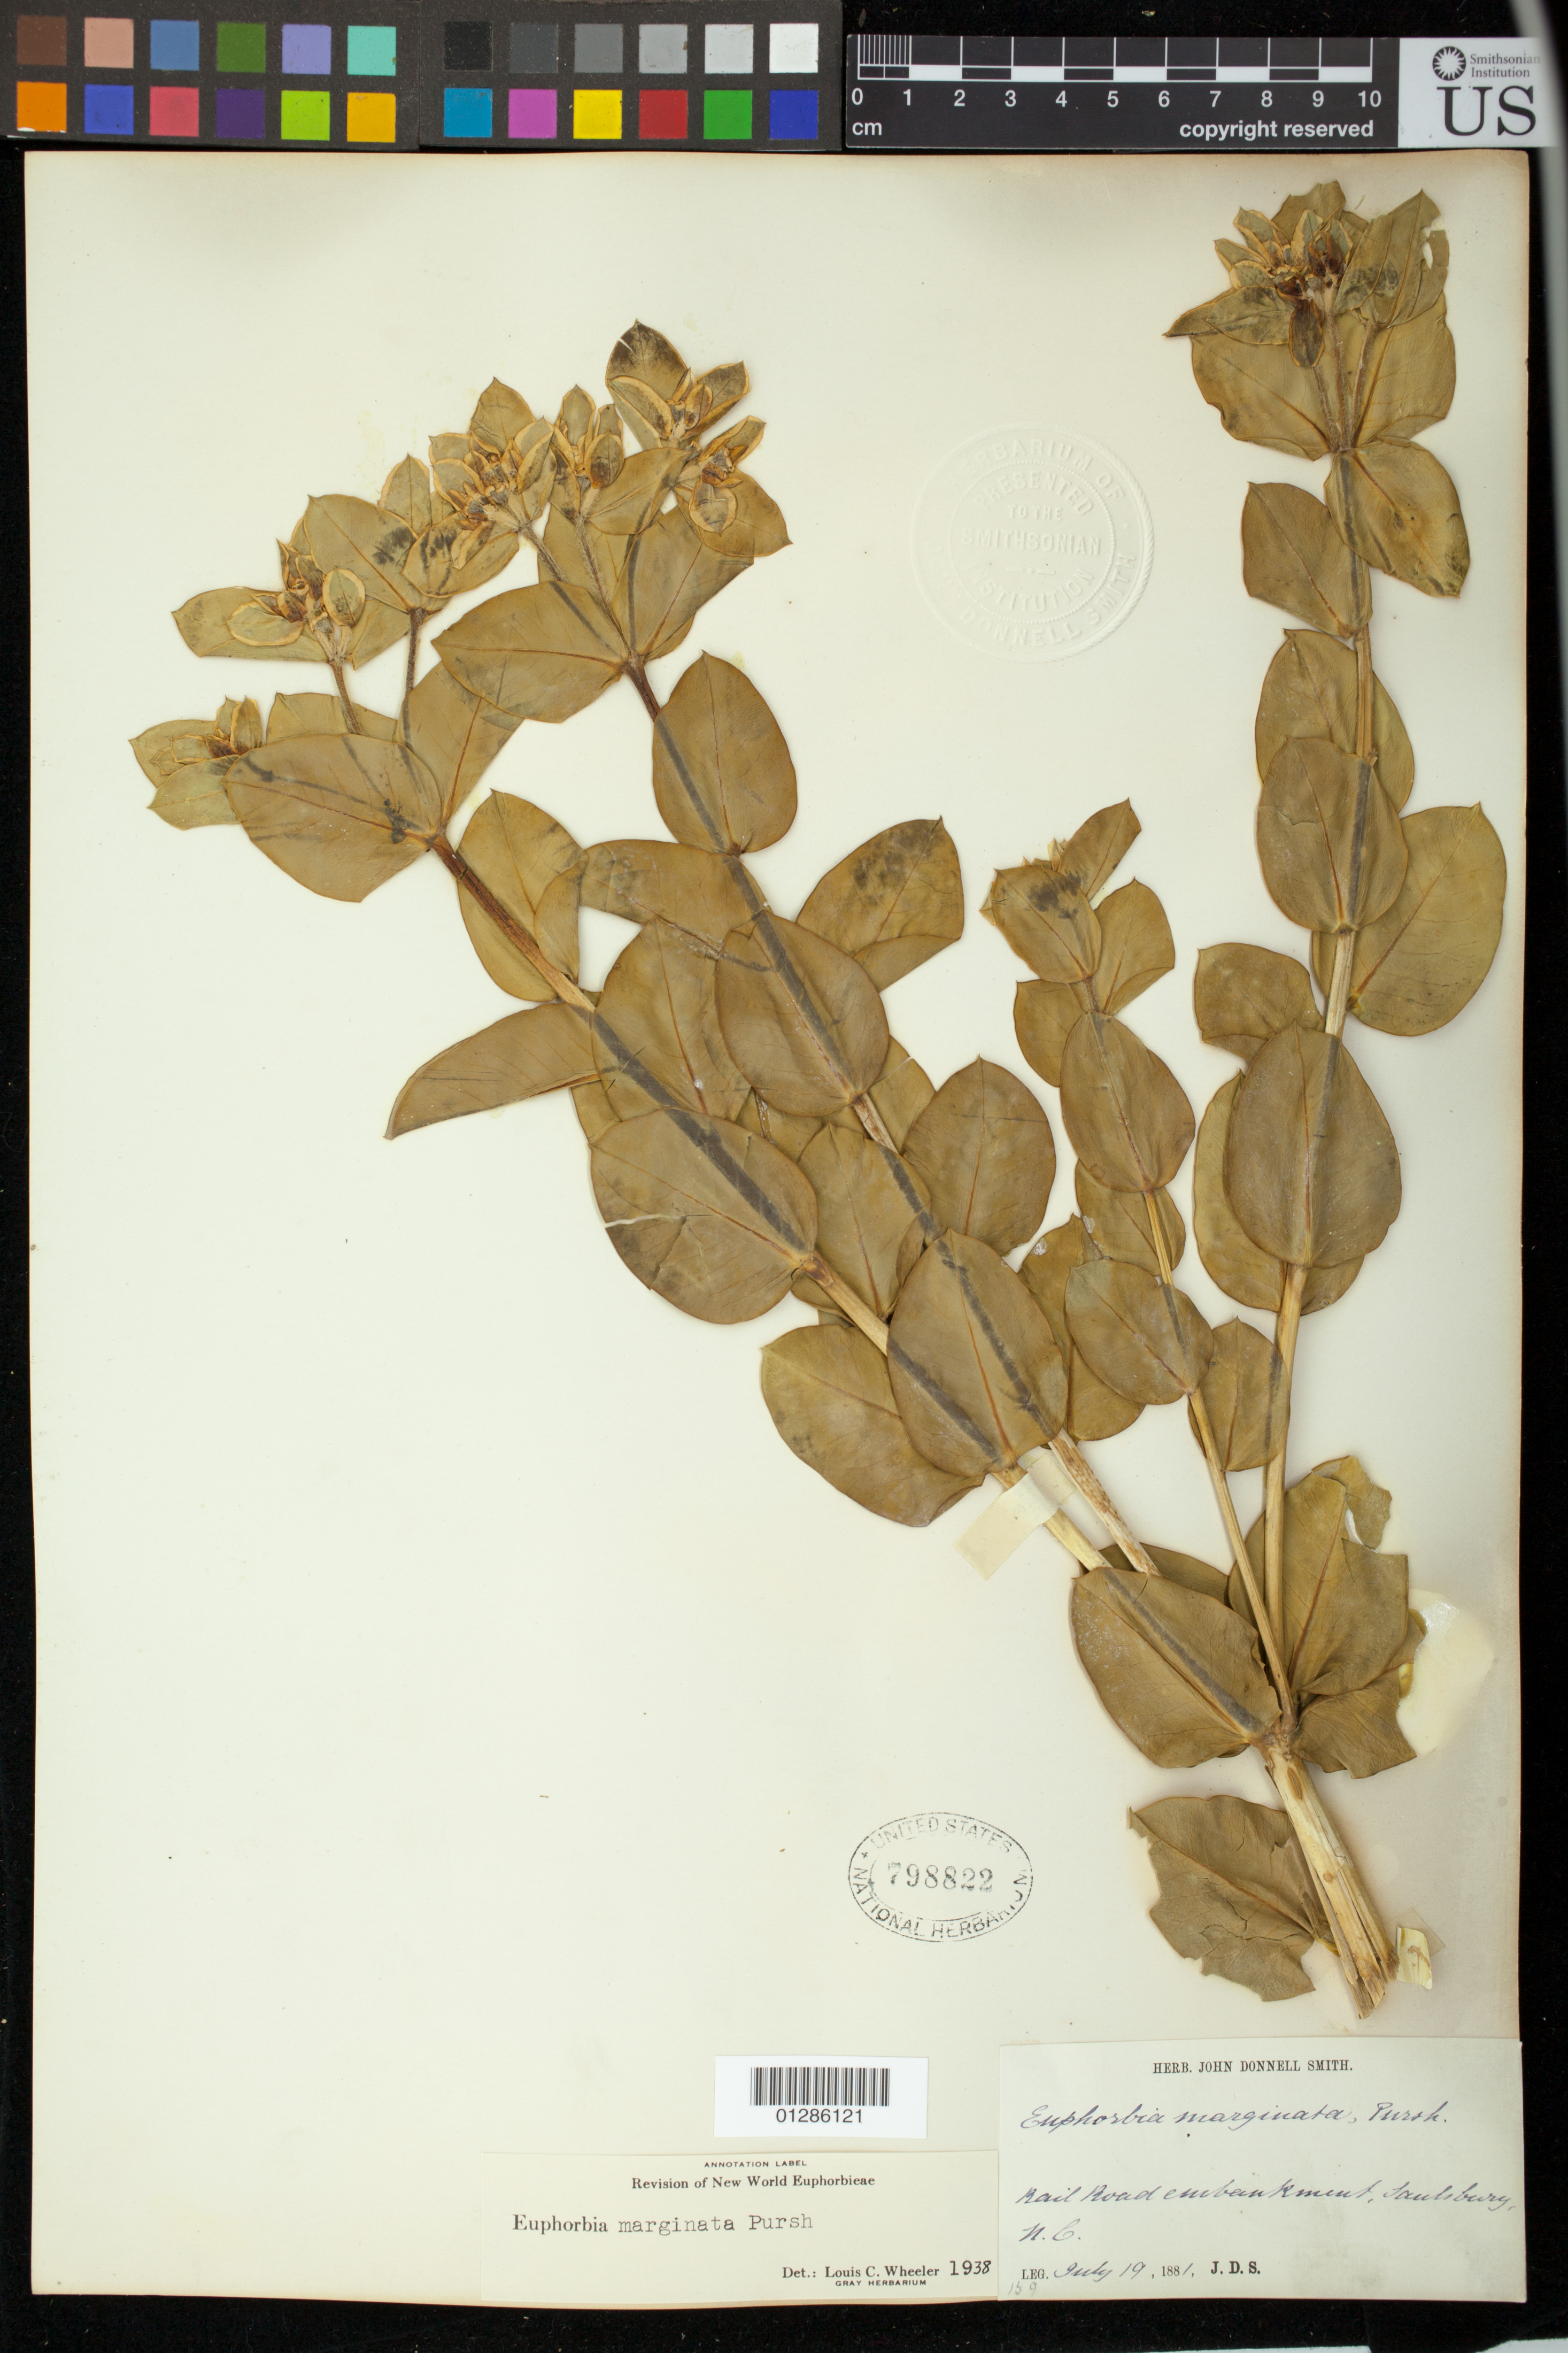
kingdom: Plantae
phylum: Tracheophyta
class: Magnoliopsida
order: Malpighiales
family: Euphorbiaceae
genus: Euphorbia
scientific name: Euphorbia marginata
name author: Pursh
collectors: J. Donnell Smith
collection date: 1881-07-19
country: United States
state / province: North Carolina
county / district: Rowan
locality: Saulsbury [Salisbury]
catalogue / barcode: US 798822